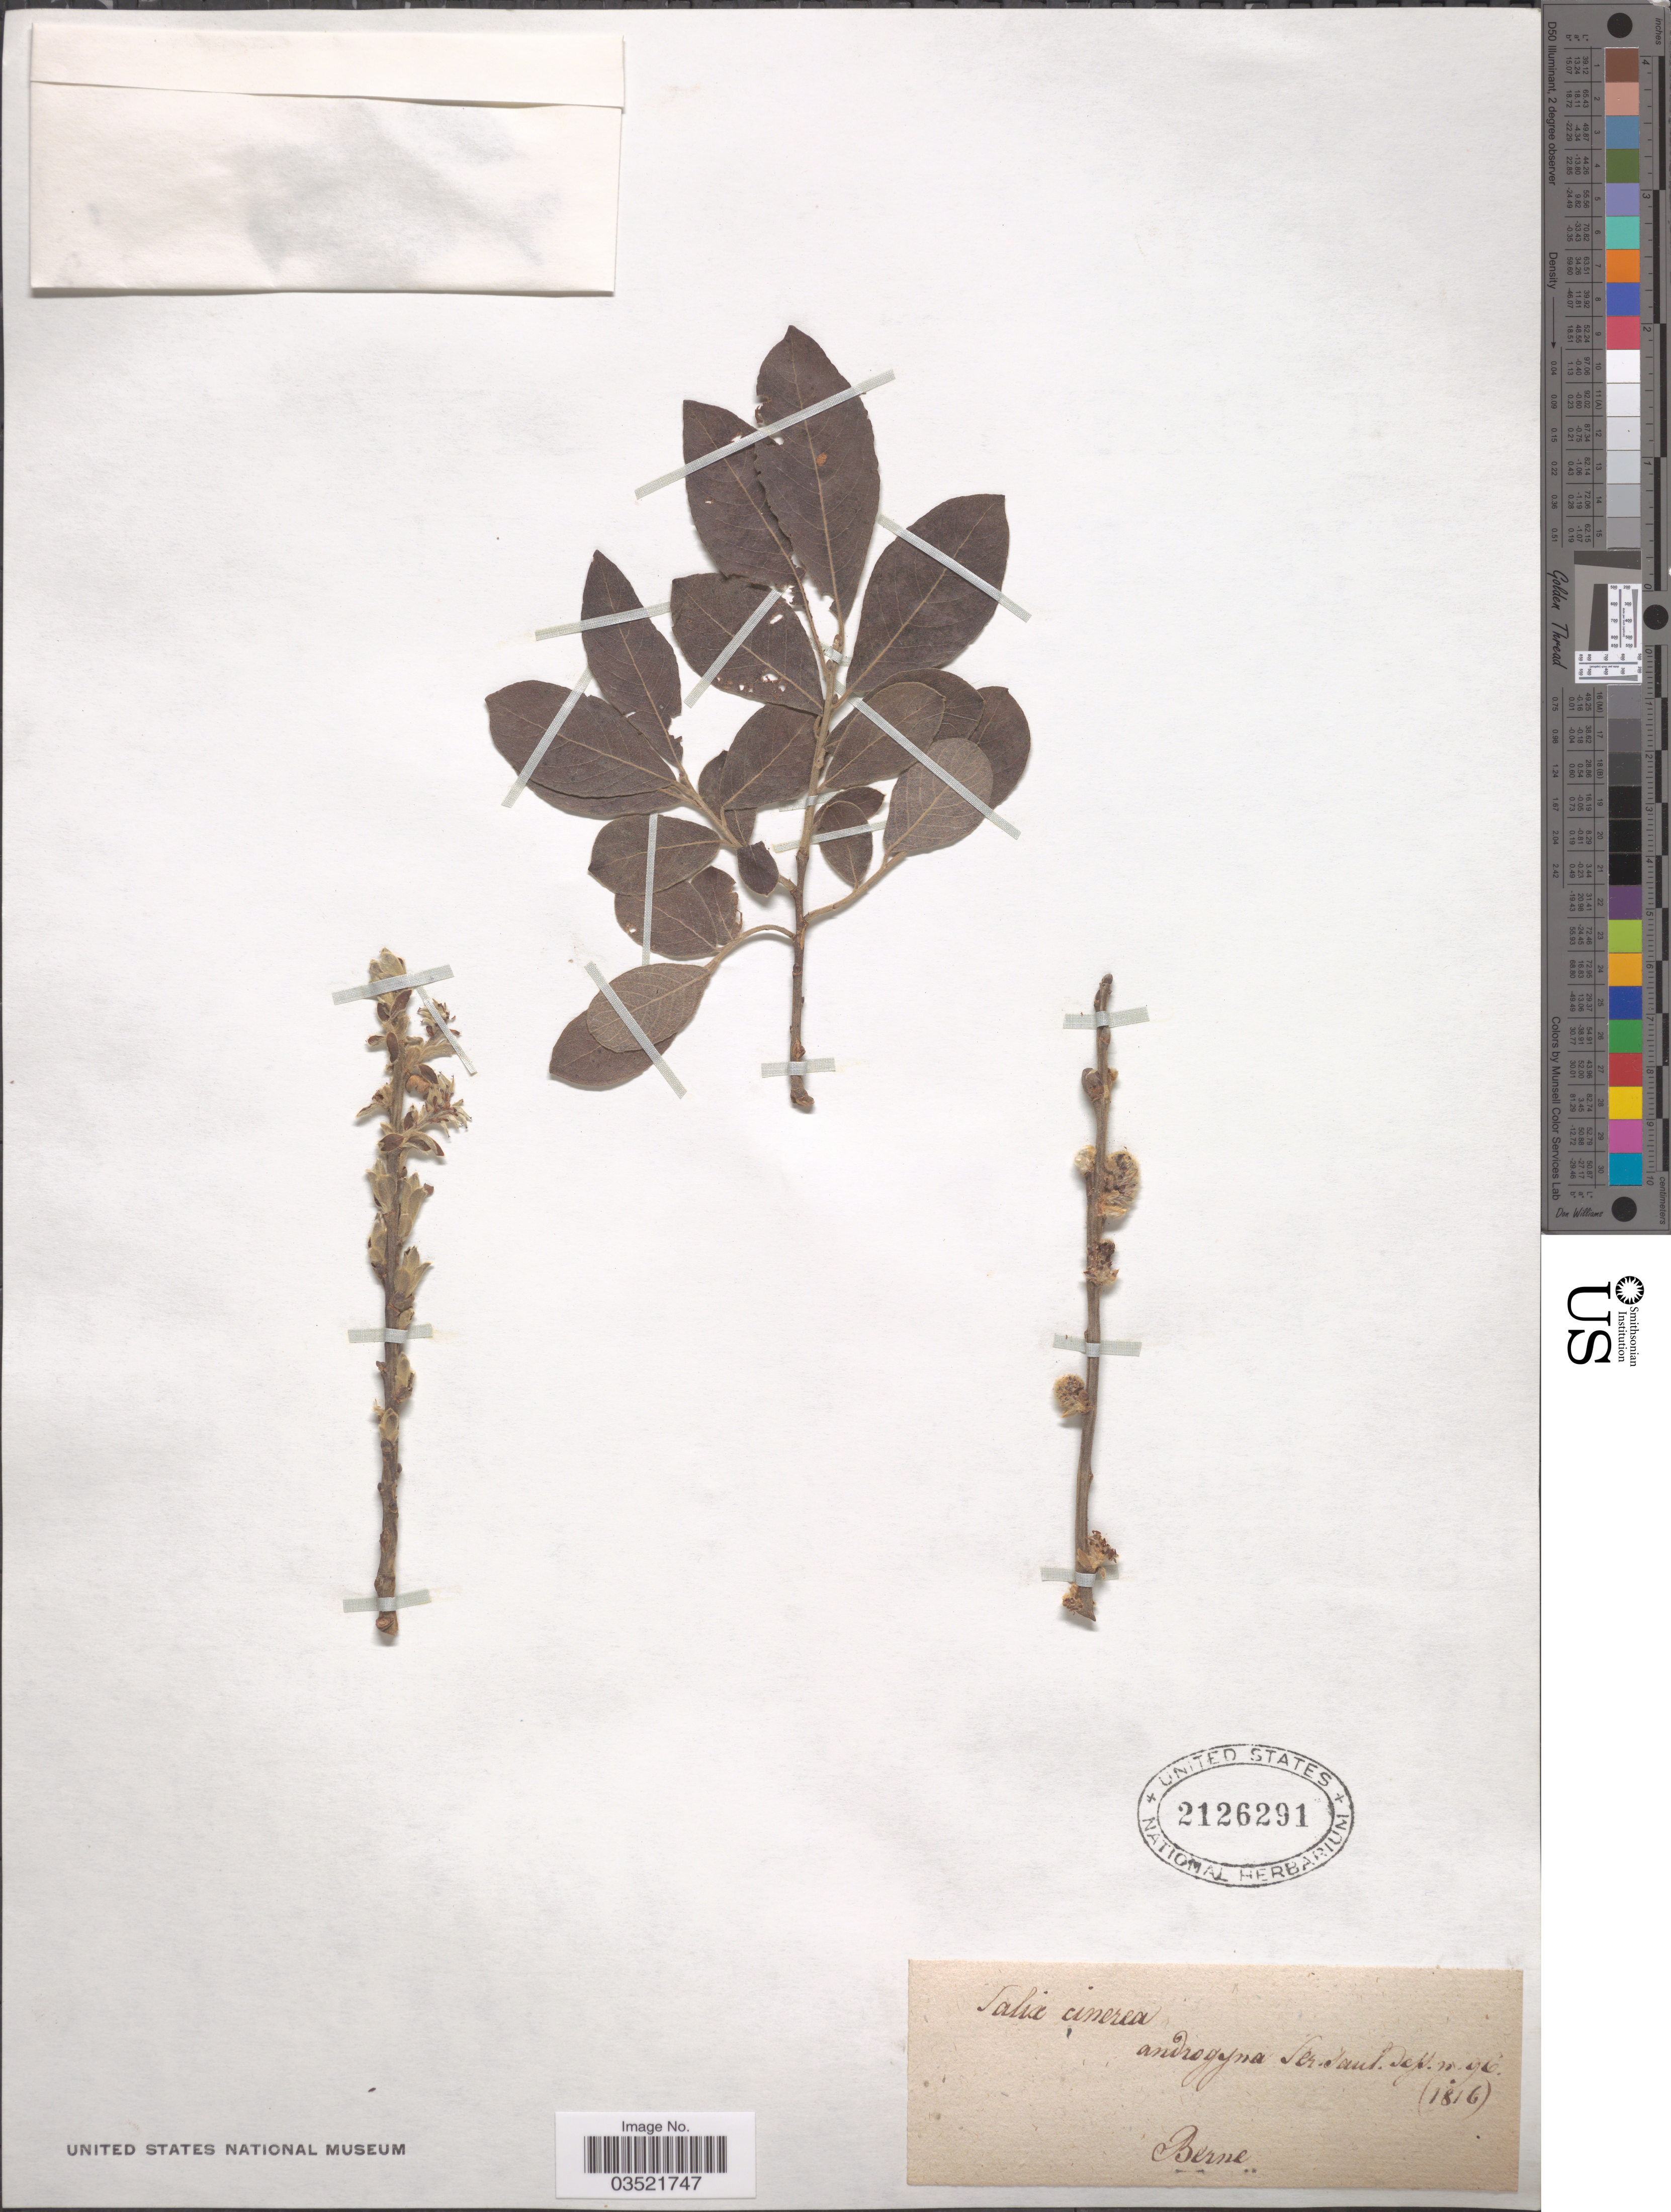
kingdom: Plantae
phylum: Tracheophyta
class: Magnoliopsida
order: Malpighiales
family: Salicaceae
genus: Salix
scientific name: Salix cinerea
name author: L.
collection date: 1816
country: Switzerland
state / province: Bern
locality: Berne.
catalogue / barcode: US 2126291